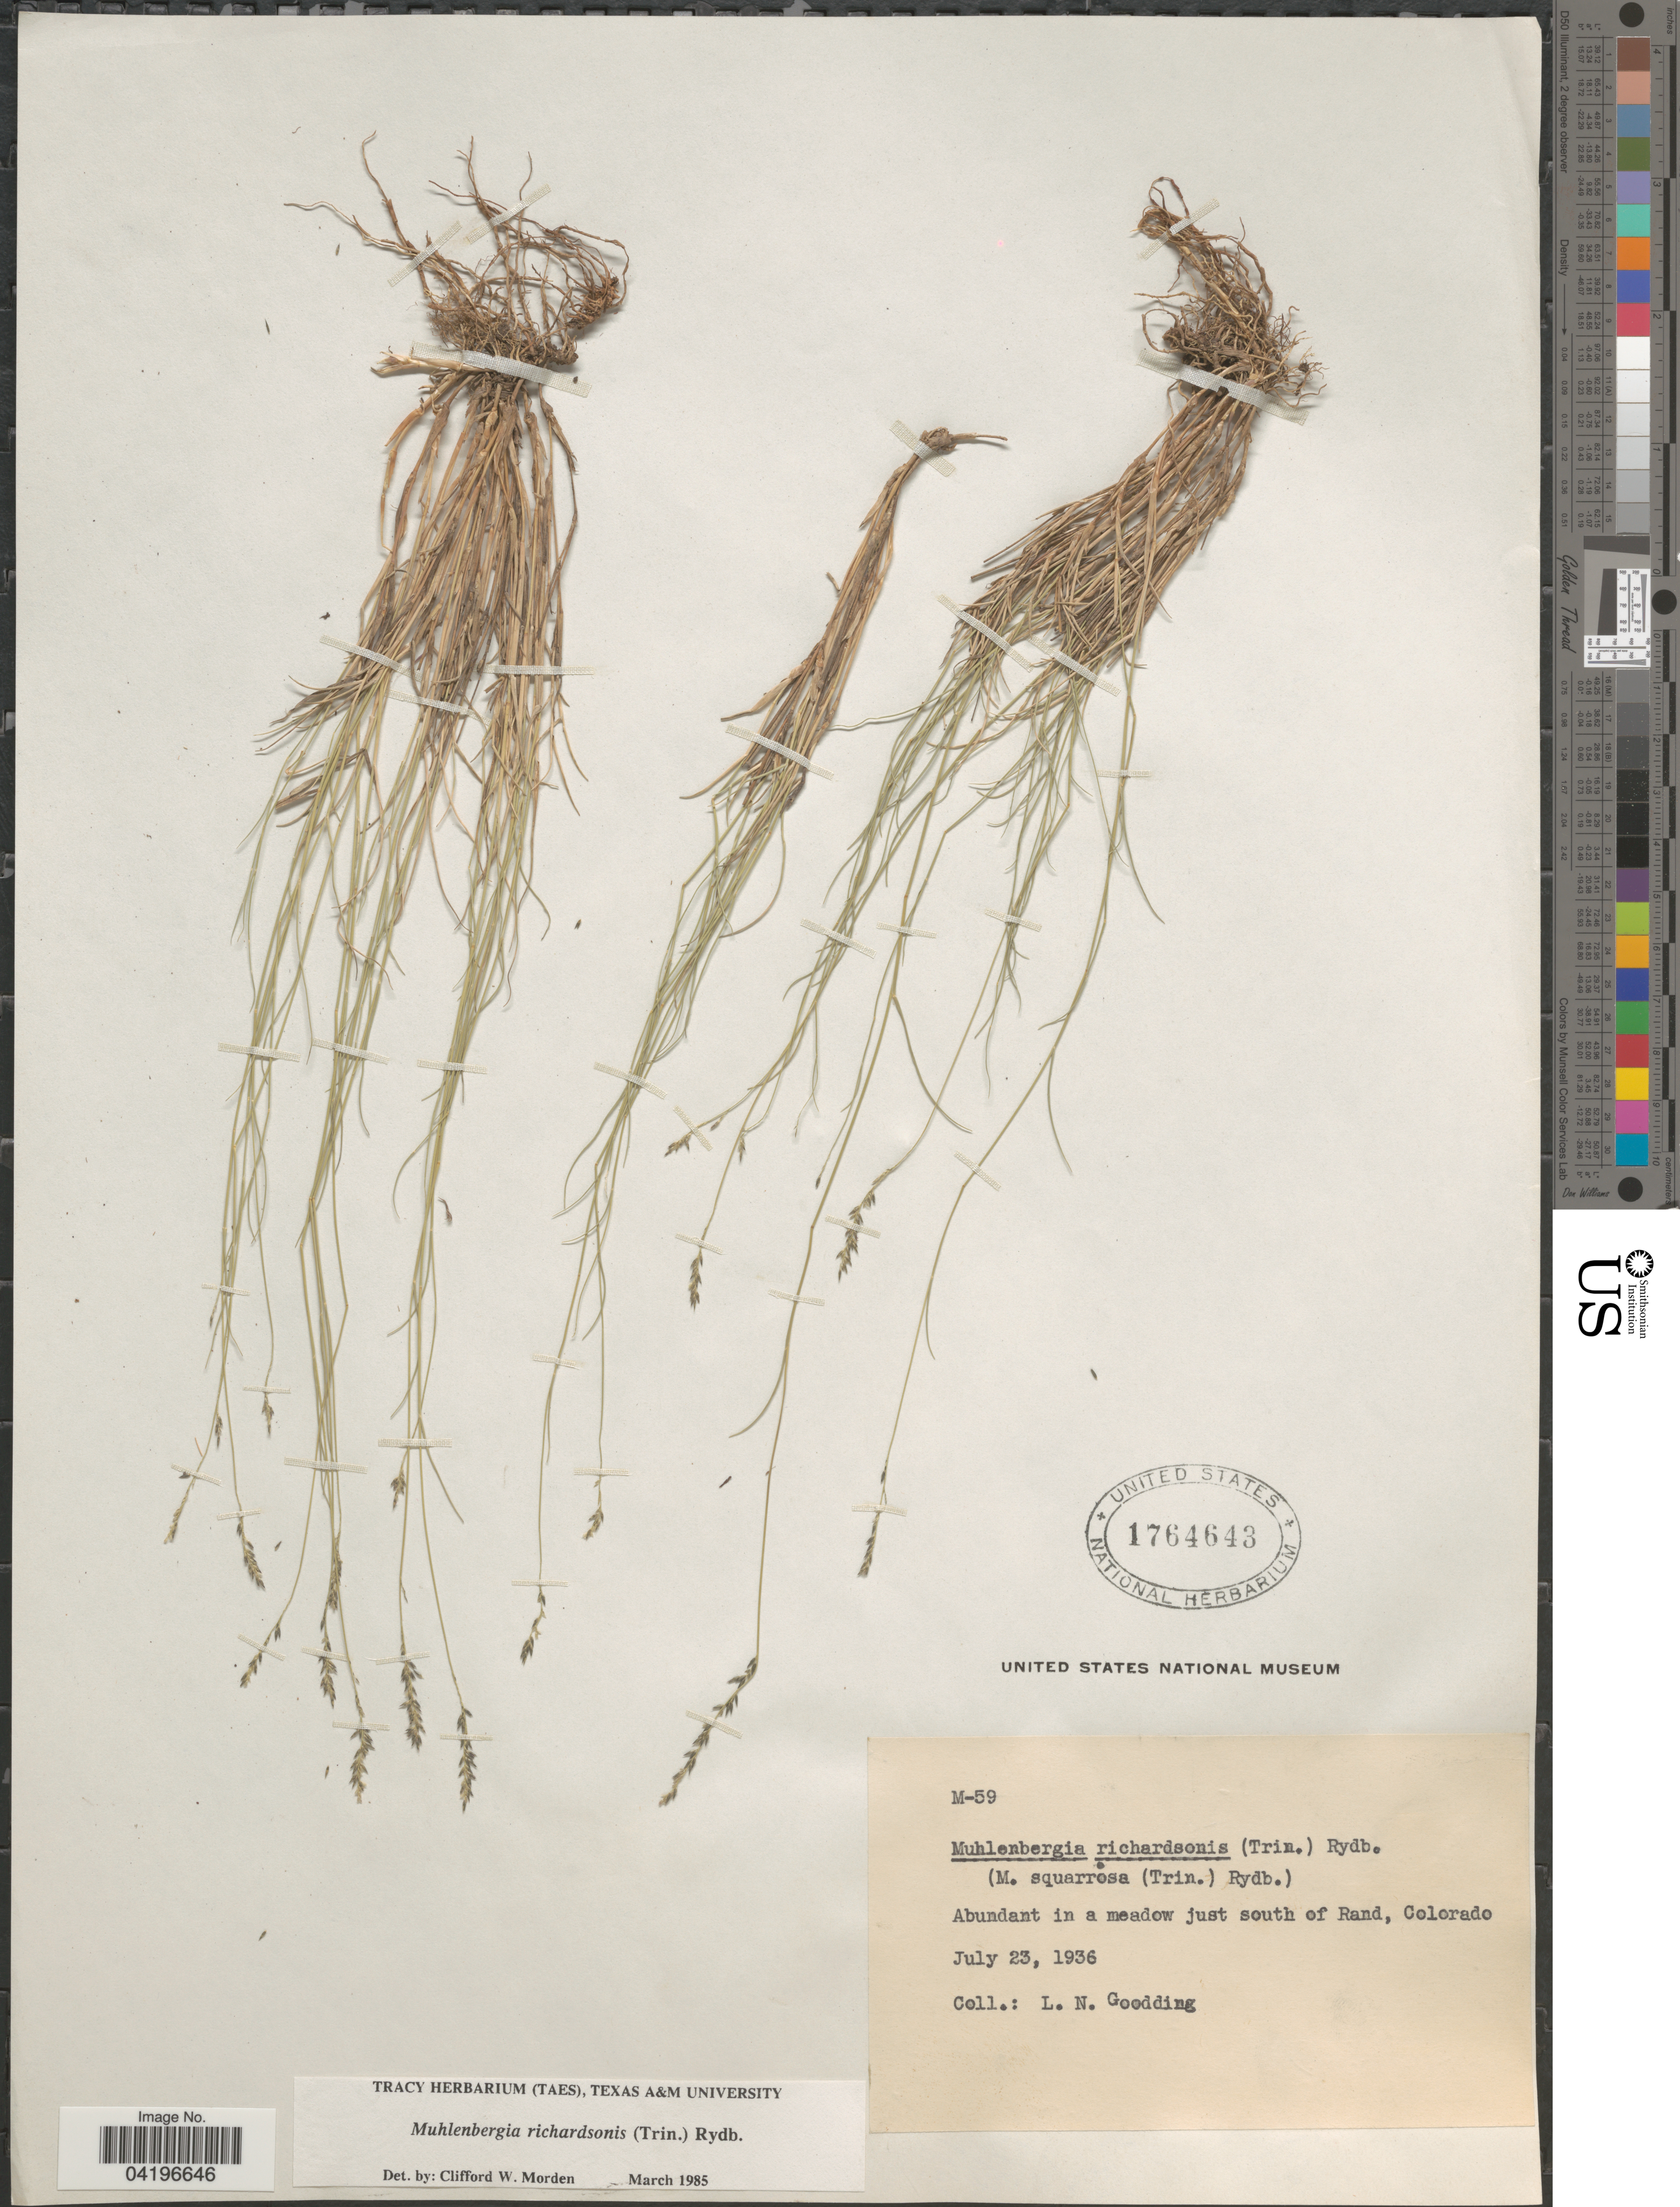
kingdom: Plantae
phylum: Tracheophyta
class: Liliopsida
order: Poales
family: Poaceae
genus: Muhlenbergia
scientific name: Muhlenbergia richardsonis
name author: (Trin.) Rydb.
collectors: L. N. Goodding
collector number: M-59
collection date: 1936-07-23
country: United States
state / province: Colorado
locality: Abundant in a meadow just south of Rand.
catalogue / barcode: US 1764643